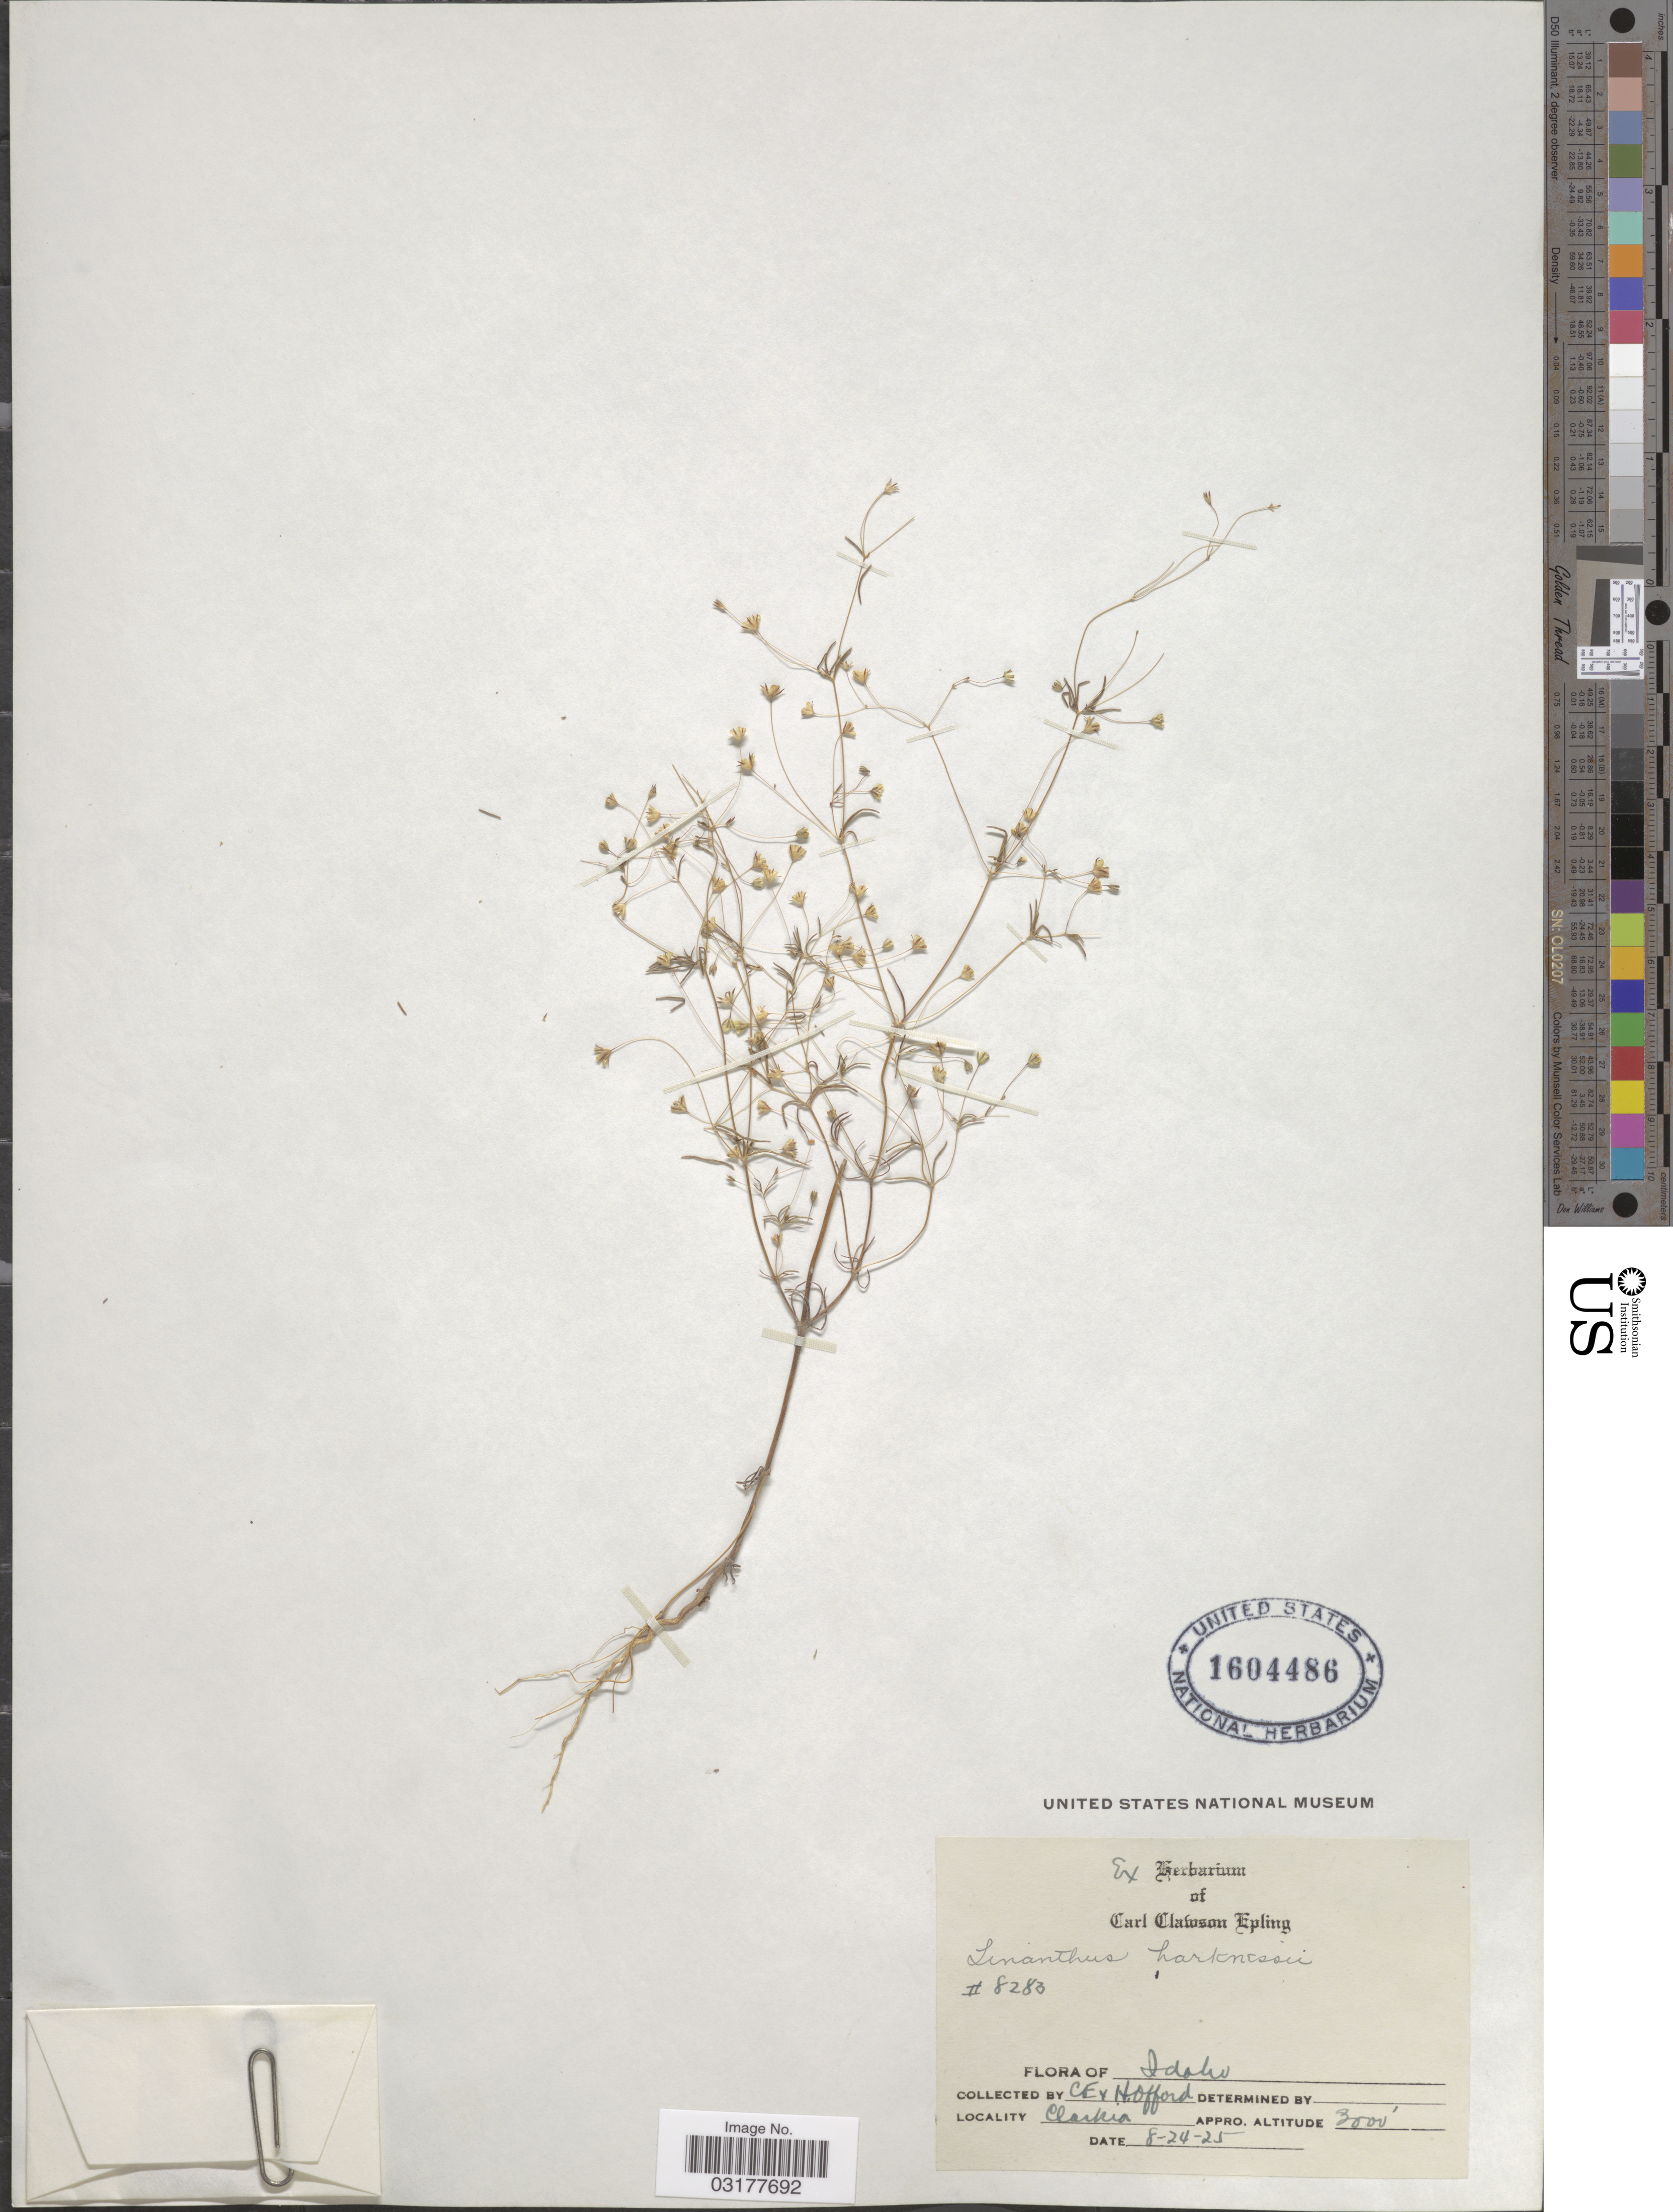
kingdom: Plantae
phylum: Tracheophyta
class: Magnoliopsida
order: Ericales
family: Polemoniaceae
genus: Leptosiphon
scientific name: Leptosiphon septentrionalis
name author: (H. Mason) J.M. Porter & L.A. Johnson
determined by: Strong, Mark T., (BOT), Smithsonian Institution - National Museum of Natural History (UNITED STATES)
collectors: C. Hofford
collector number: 8283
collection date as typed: Transcribed d/m/y: 24/8/25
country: United States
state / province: Idaho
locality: Clarkia.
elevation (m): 914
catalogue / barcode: US 1604486